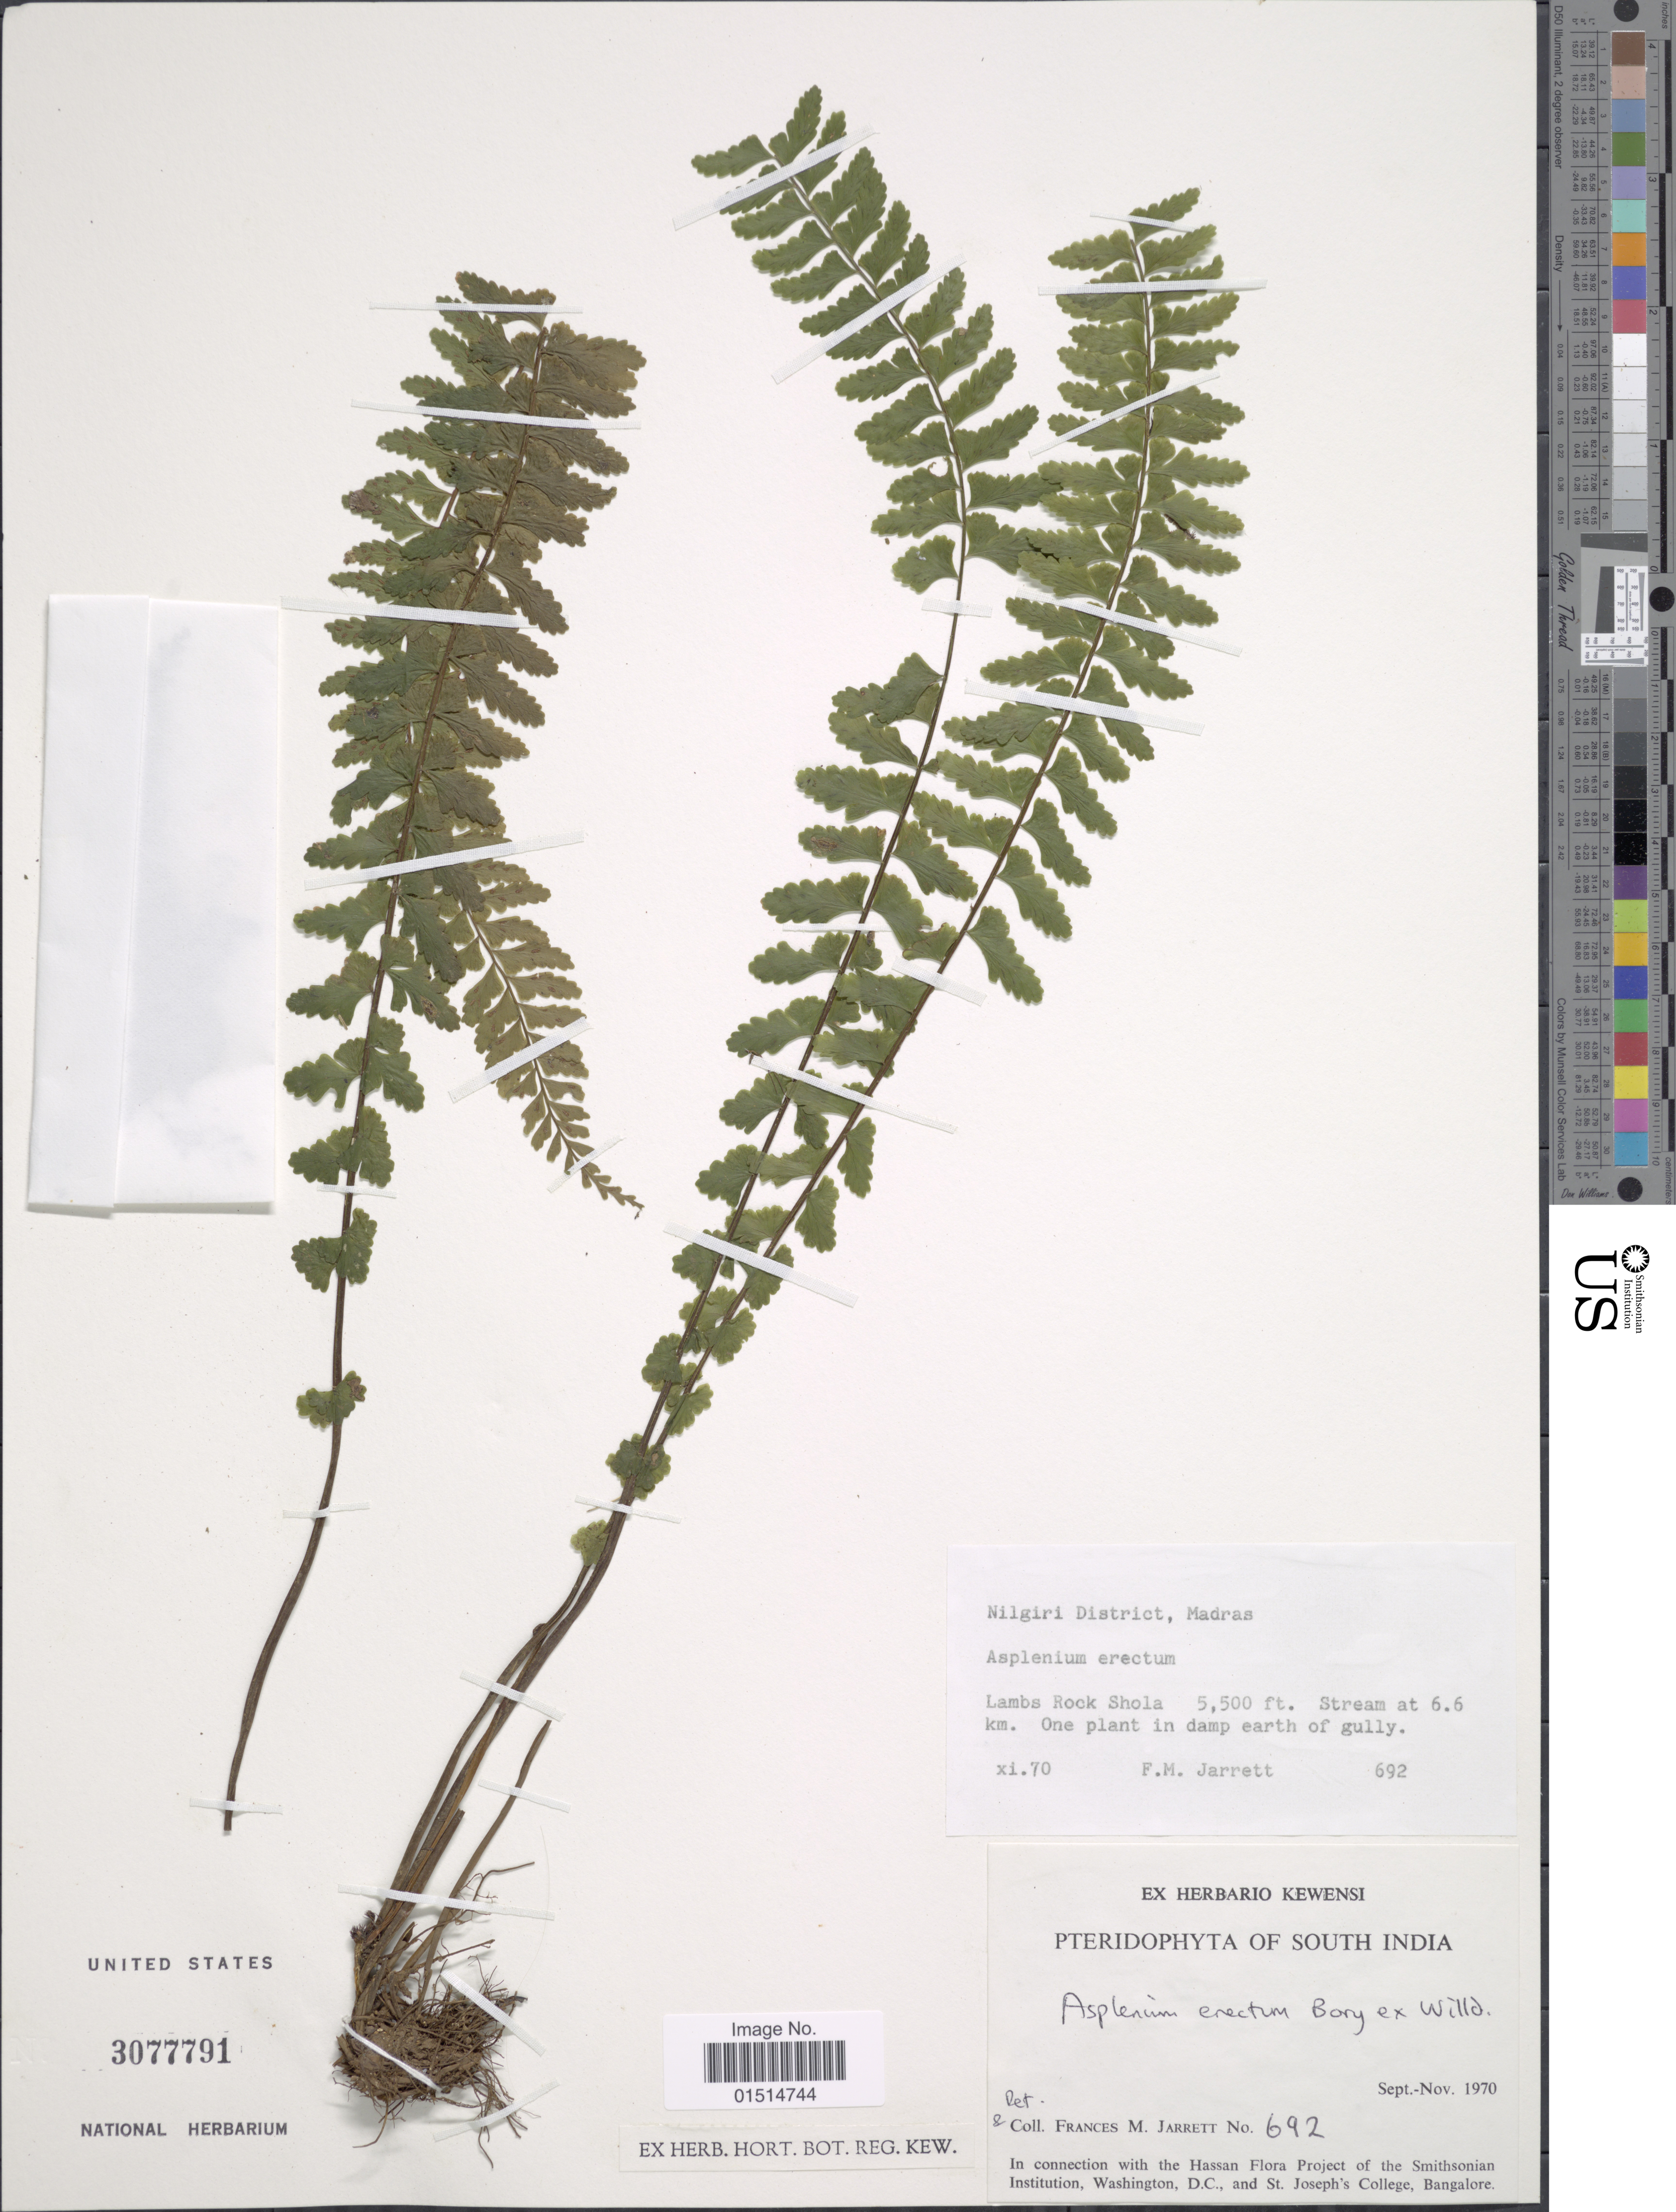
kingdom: Plantae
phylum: Tracheophyta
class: Polypodiopsida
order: Polypodiales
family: Aspleniaceae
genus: Asplenium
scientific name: Asplenium erectum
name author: Bory ex Willd.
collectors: F. M. Jarrett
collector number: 692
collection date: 1970-11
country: India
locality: South India. Nilgiri District, Madras. Lambs Rock Shola. Stream at 6.6 km.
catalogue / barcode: US 3077791